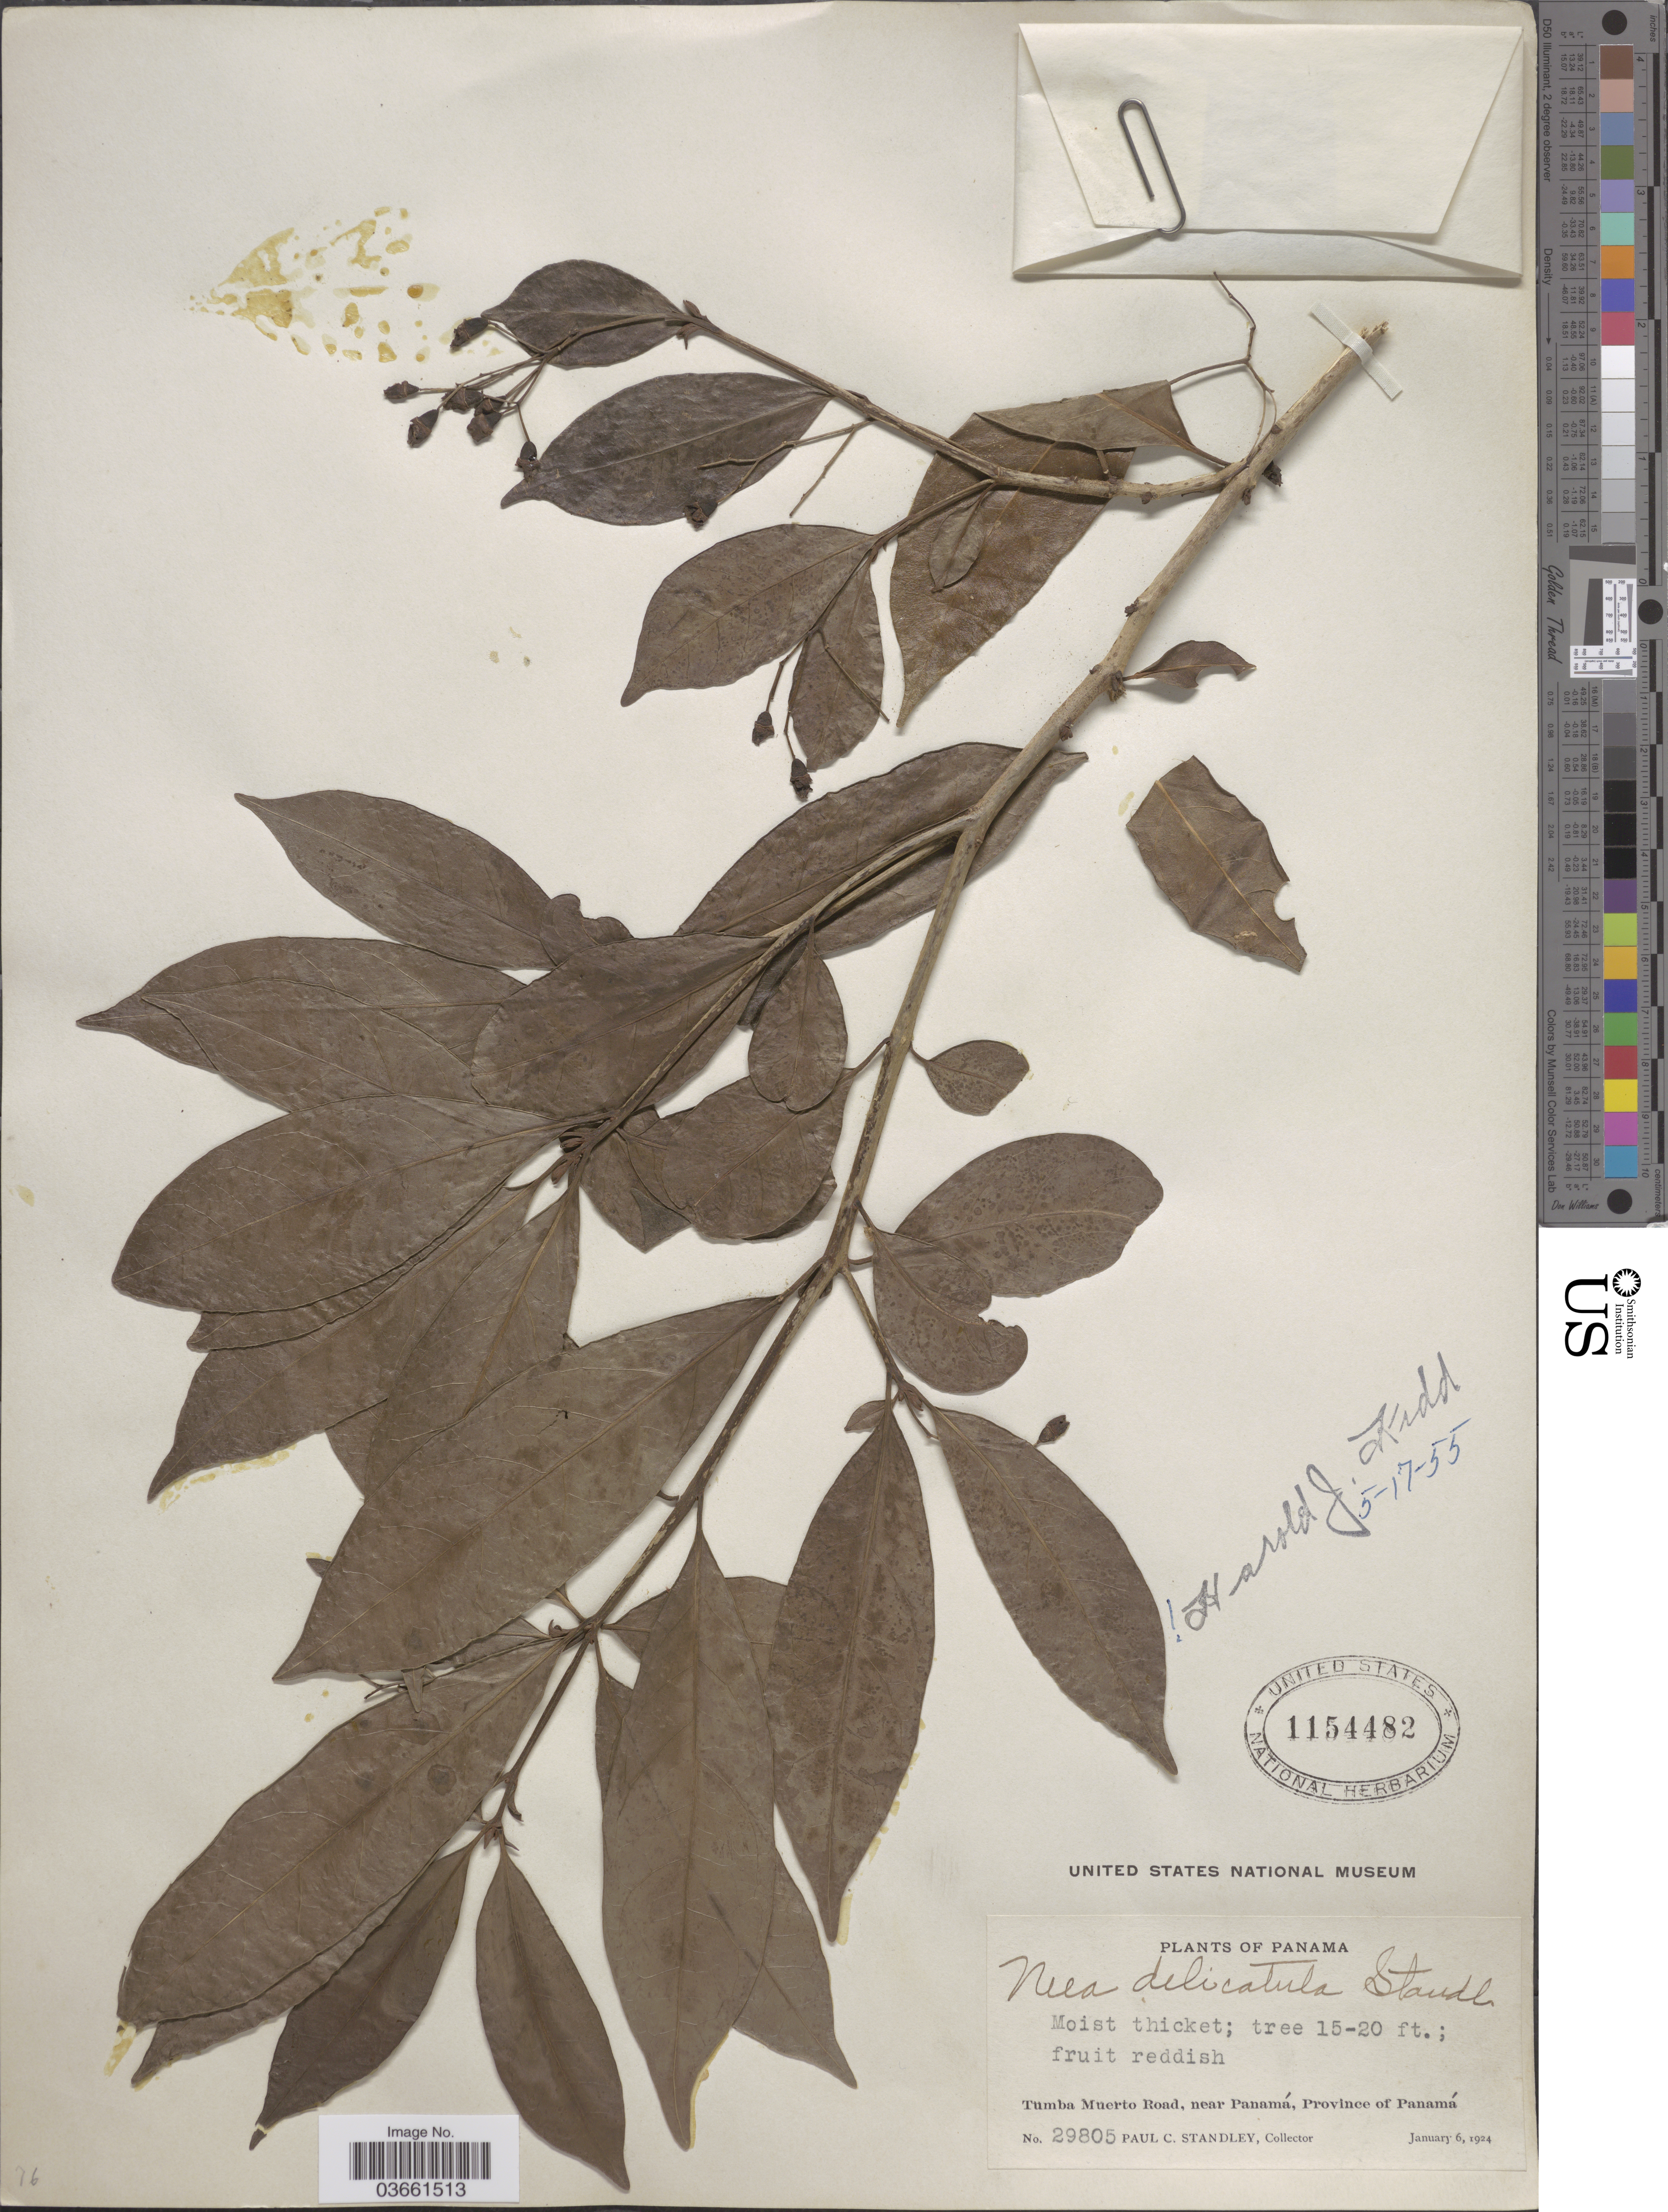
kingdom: Plantae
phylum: Tracheophyta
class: Magnoliopsida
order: Caryophyllales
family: Nyctaginaceae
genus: Neea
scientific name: Neea delicatula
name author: Standl.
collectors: P. C. Standley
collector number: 29805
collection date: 1924-01-06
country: Panama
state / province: Panamá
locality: Tumba Muerto Road, near Panamá.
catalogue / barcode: US 1154482